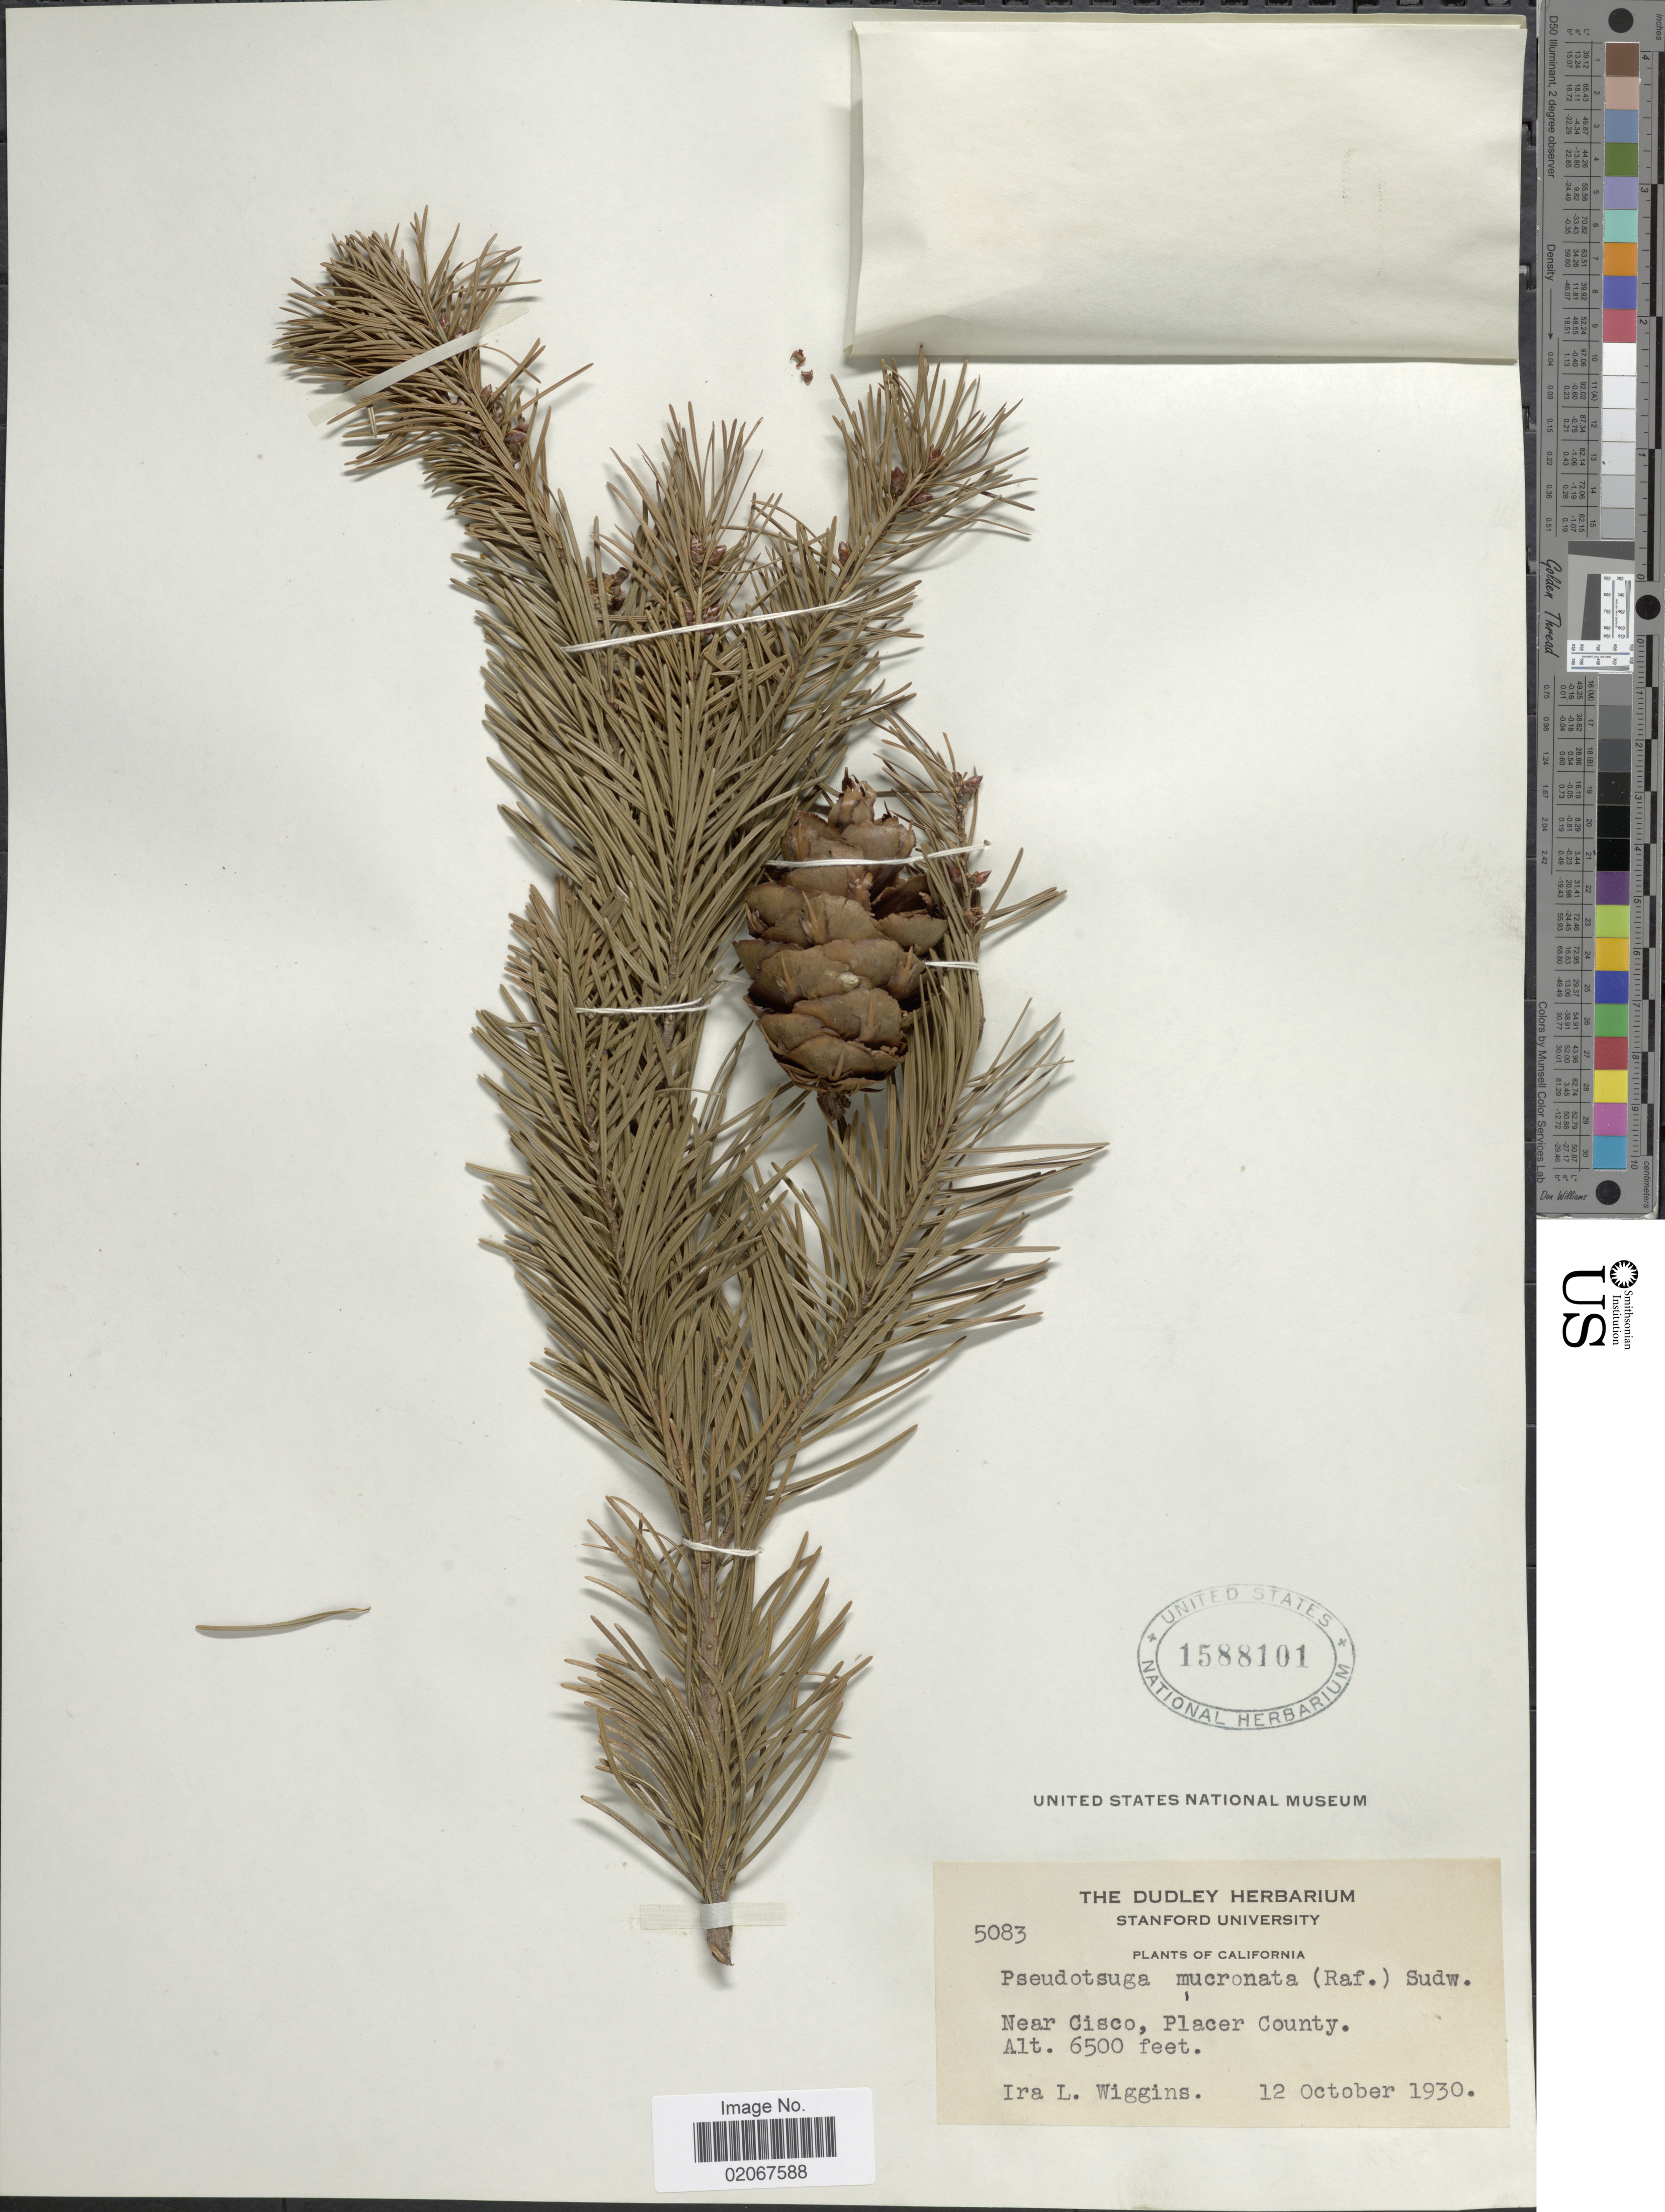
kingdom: Plantae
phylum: Tracheophyta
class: Pinopsida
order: Pinales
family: Pinaceae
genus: Pseudotsuga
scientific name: Pseudotsuga menziesii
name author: (Mirb.) Franco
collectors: I. L. Wiggins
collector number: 5083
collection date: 1930-10-12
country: United States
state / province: California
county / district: Placer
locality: Near Cisco, Placer County.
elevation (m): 1981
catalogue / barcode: US 1588101